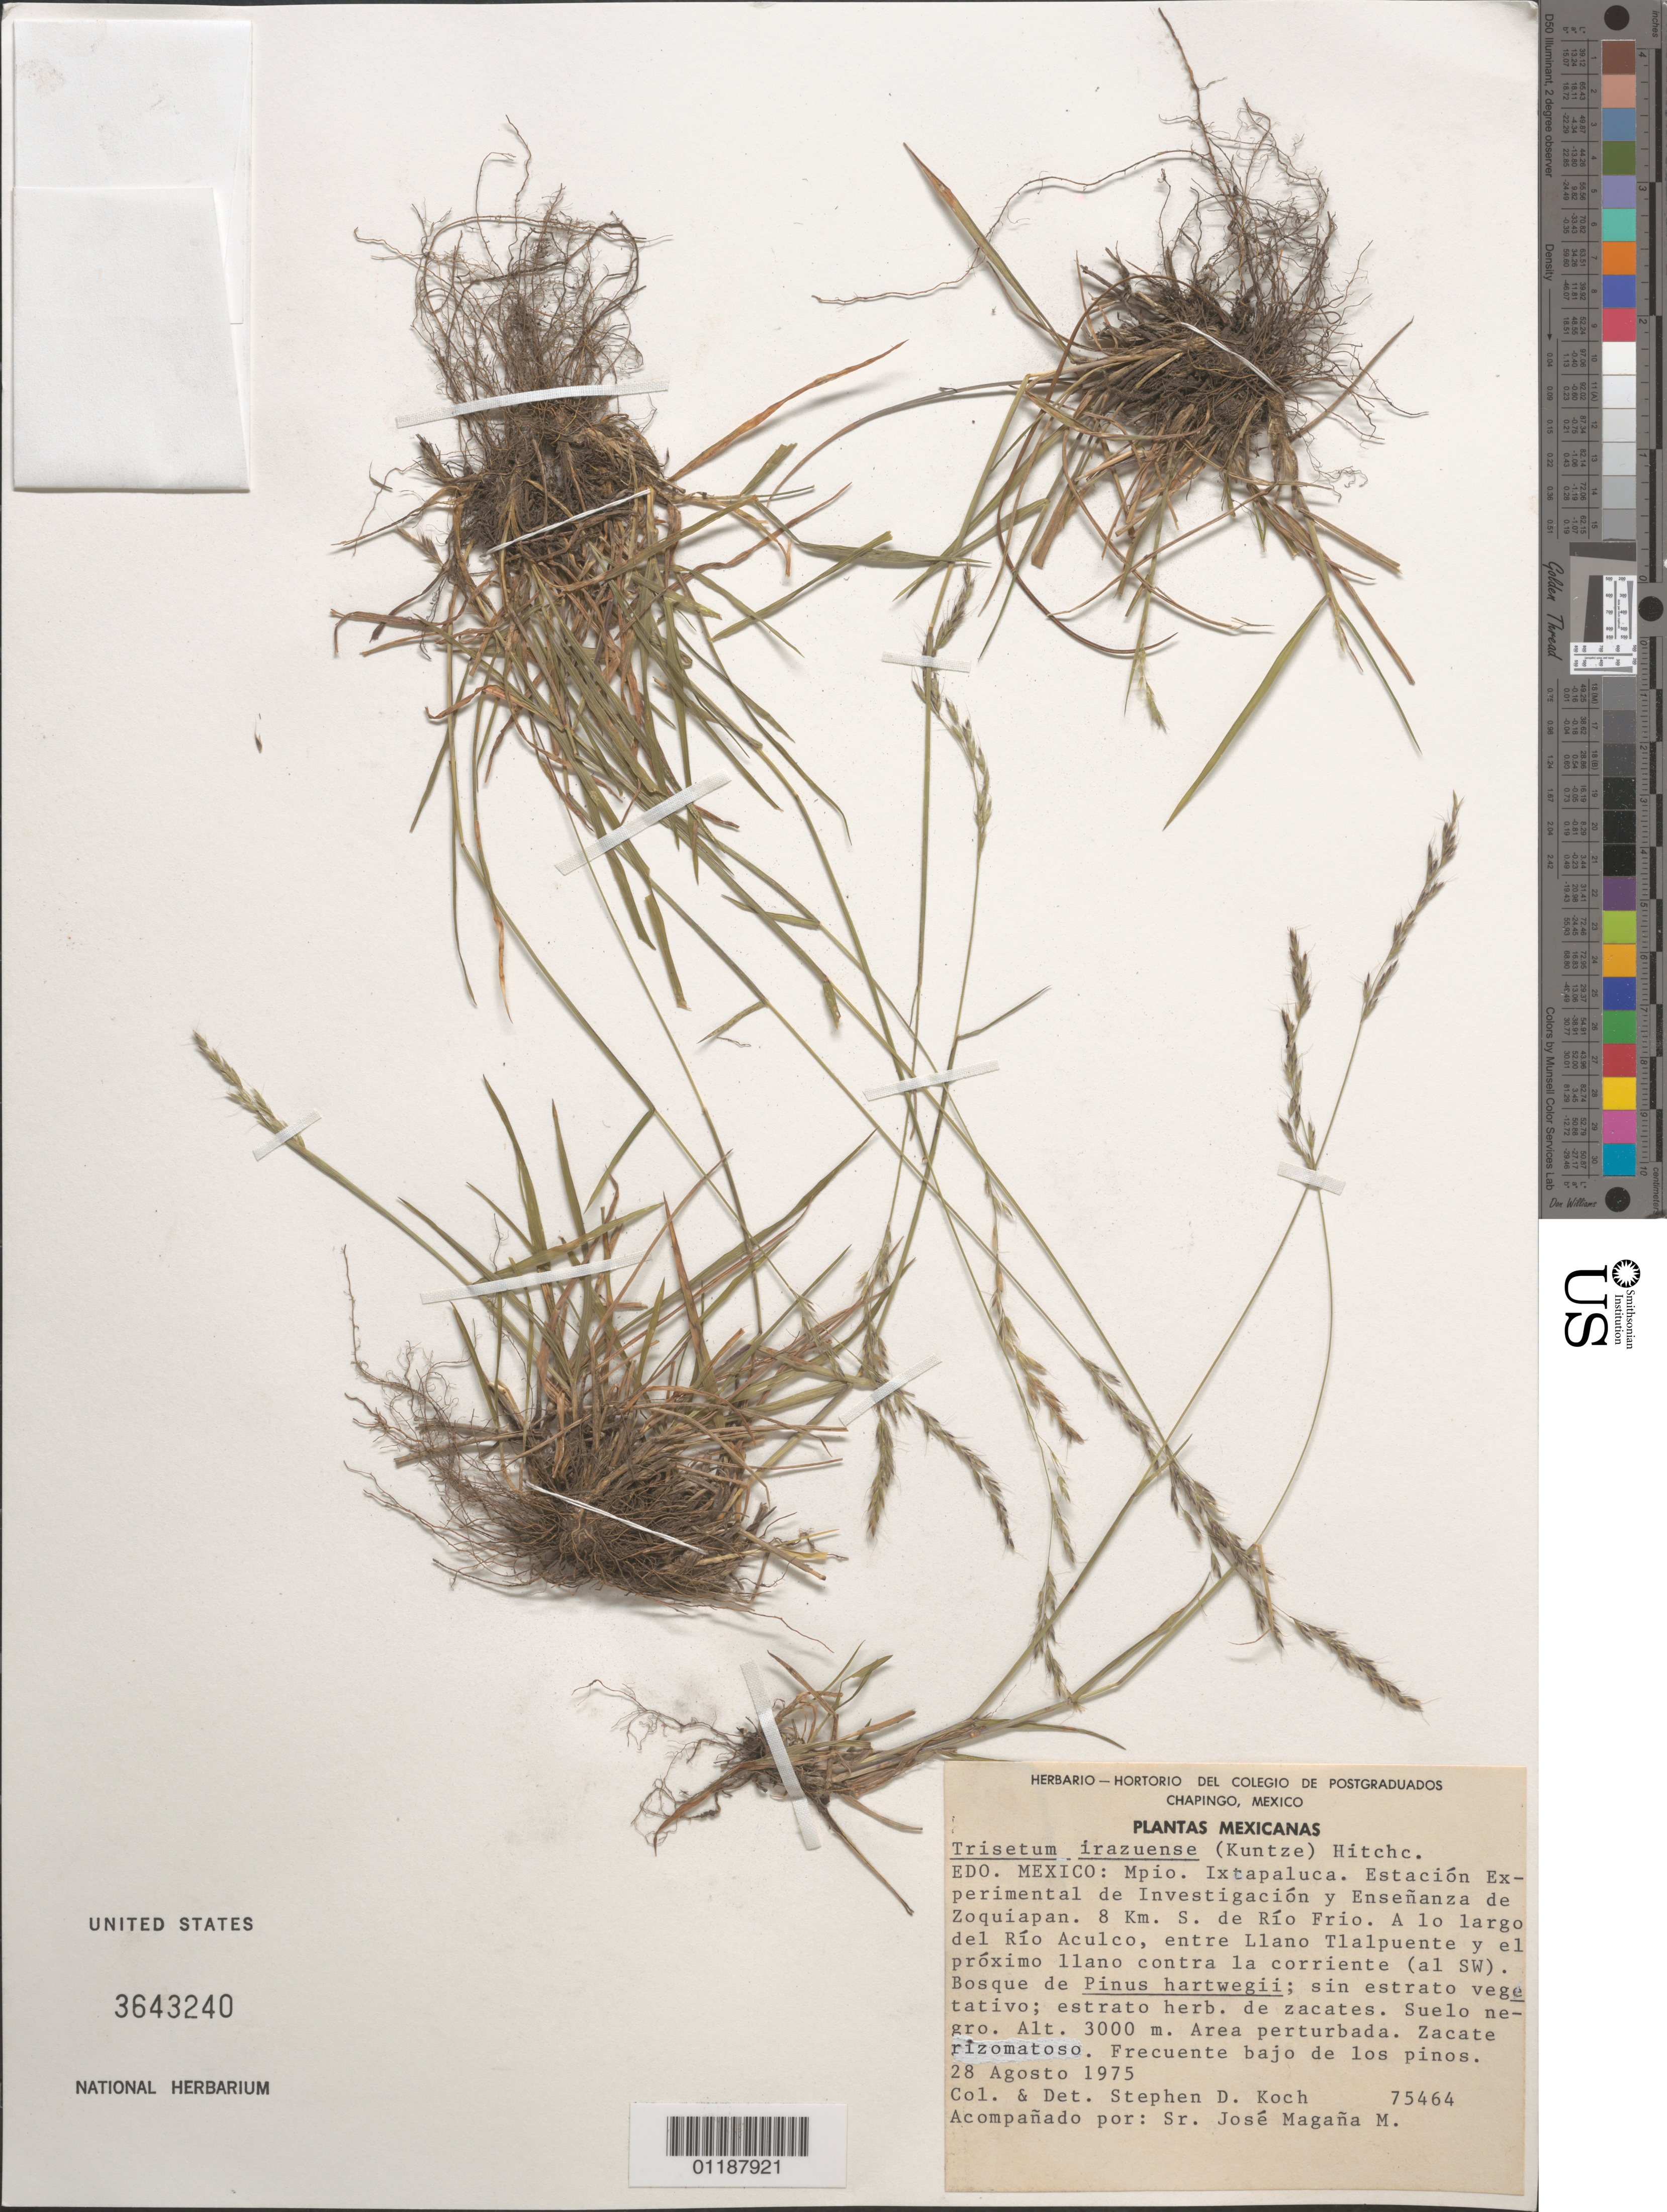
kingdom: Plantae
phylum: Tracheophyta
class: Liliopsida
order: Poales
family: Poaceae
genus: Trisetum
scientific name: Trisetum irazuense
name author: (Kuntze) Hitchc.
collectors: S. D. Koch & J. L. Magaña M.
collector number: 75464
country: Mexico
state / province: México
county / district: Ixtapaluca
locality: Estacion Experimental de Investigacion and Ensenanza de Zoquiapan,m S of Rio Frio.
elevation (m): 3000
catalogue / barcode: US 3643240